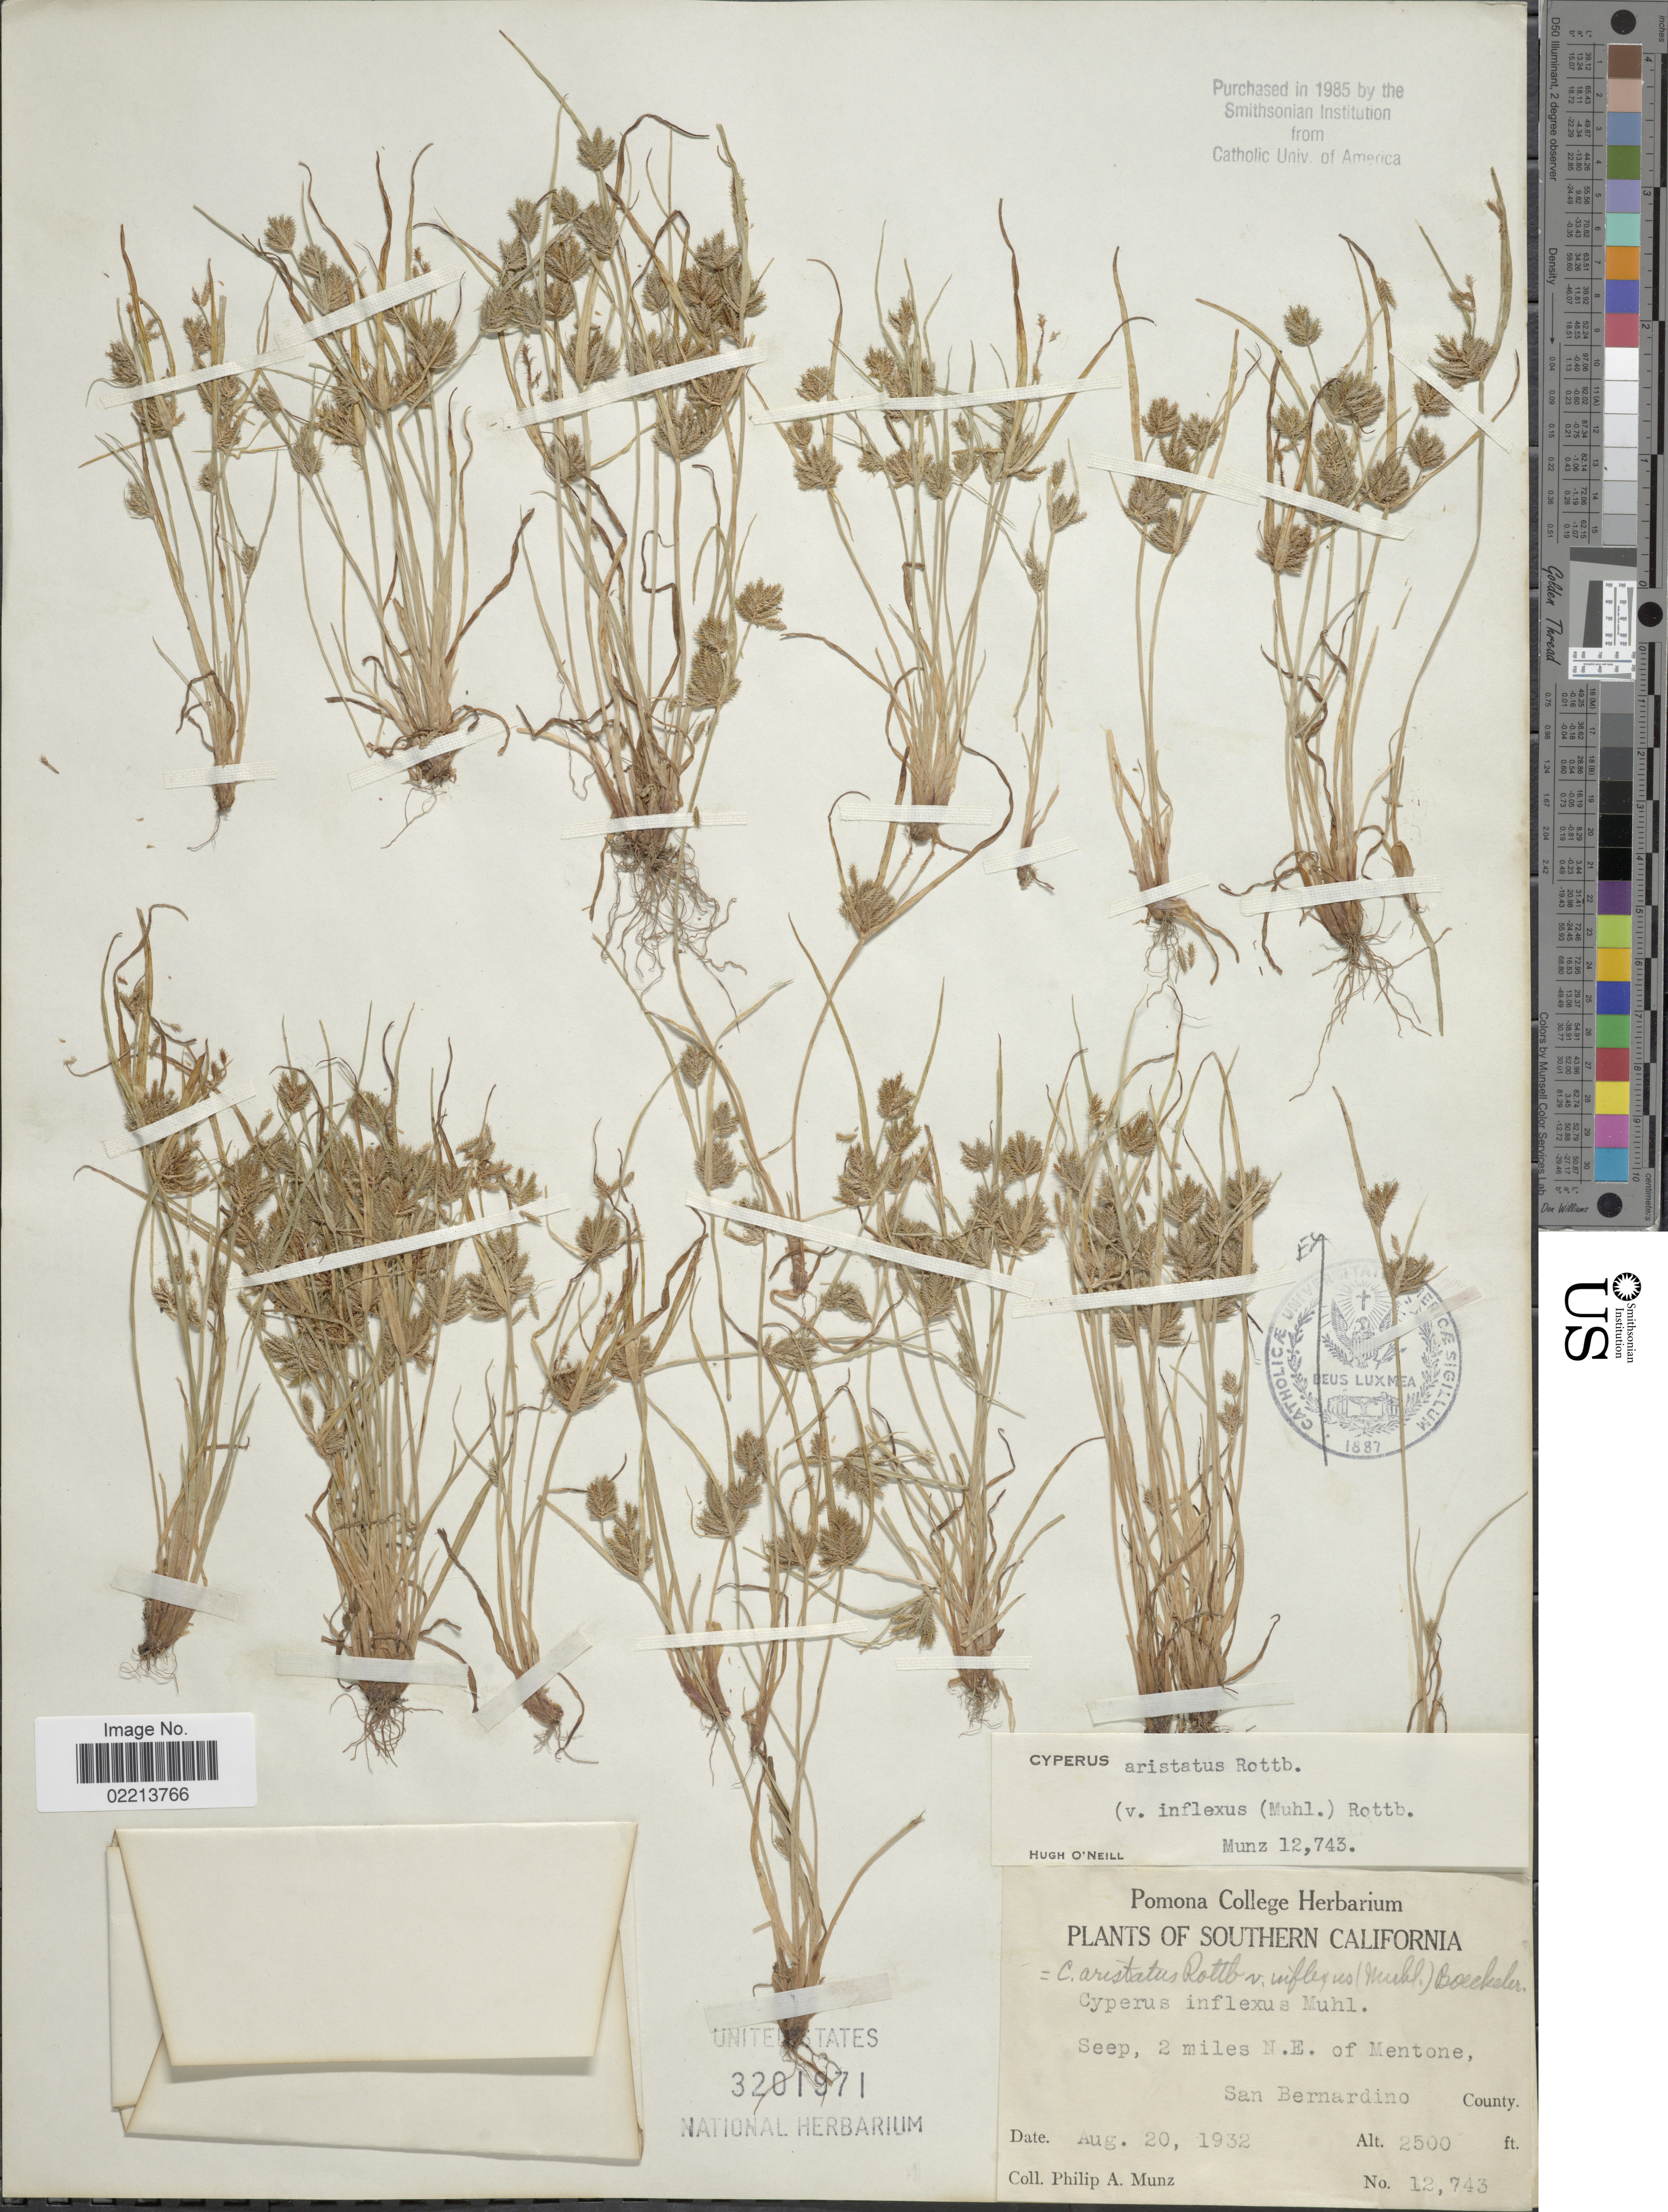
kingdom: Plantae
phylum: Tracheophyta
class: Liliopsida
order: Poales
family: Cyperaceae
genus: Cyperus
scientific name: Cyperus squarrosus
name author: L.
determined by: Strong, Mark T., (BOT), Smithsonian Institution - National Museum of Natural History (UNITED STATES)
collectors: P. A. Munz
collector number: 12743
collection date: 1932-08-20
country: United States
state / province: California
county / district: San Bernardino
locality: Southern California, Seep, 2 miles N.E. of Mentone, San Bernardino County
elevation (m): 762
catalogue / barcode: US 3201971